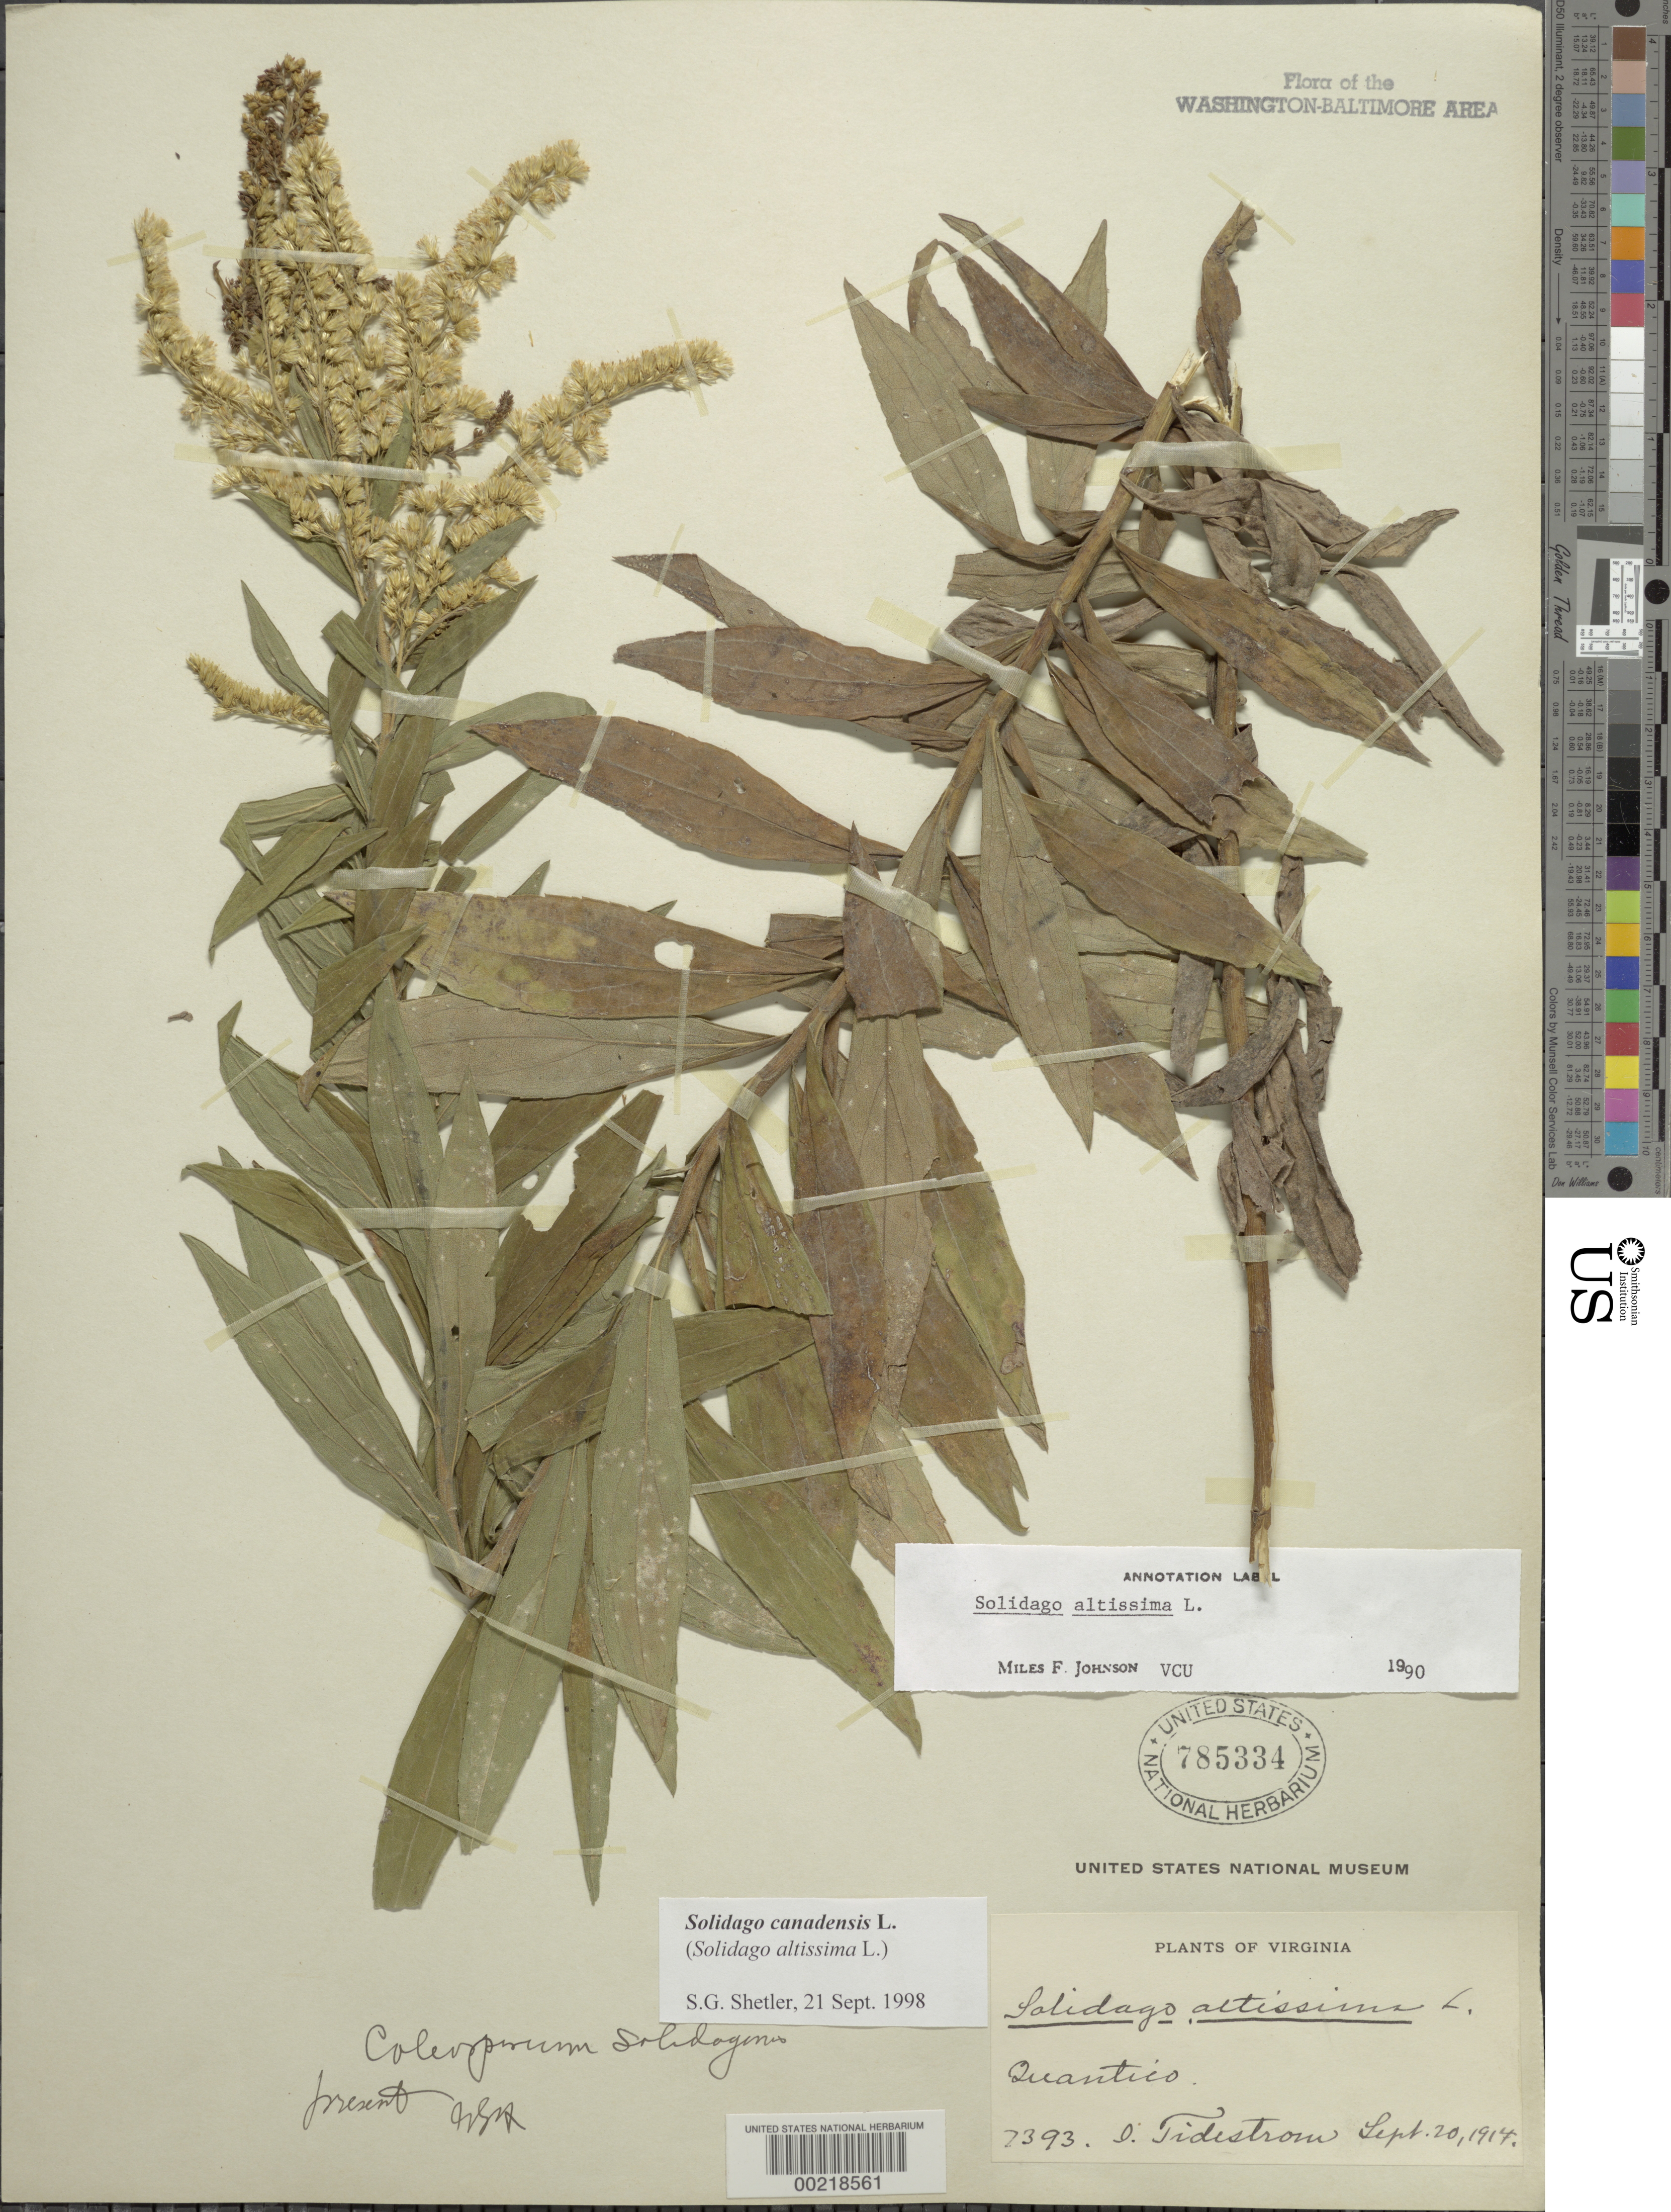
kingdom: Plantae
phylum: Tracheophyta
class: Magnoliopsida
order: Asterales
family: Asteraceae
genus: Solidago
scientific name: Solidago canadensis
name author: L.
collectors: I. F. Tidestrom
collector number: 7393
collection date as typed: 20 Sep 1914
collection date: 1914-09-20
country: United States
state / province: Virginia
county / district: Prince William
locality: Quantico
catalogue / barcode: US 785334